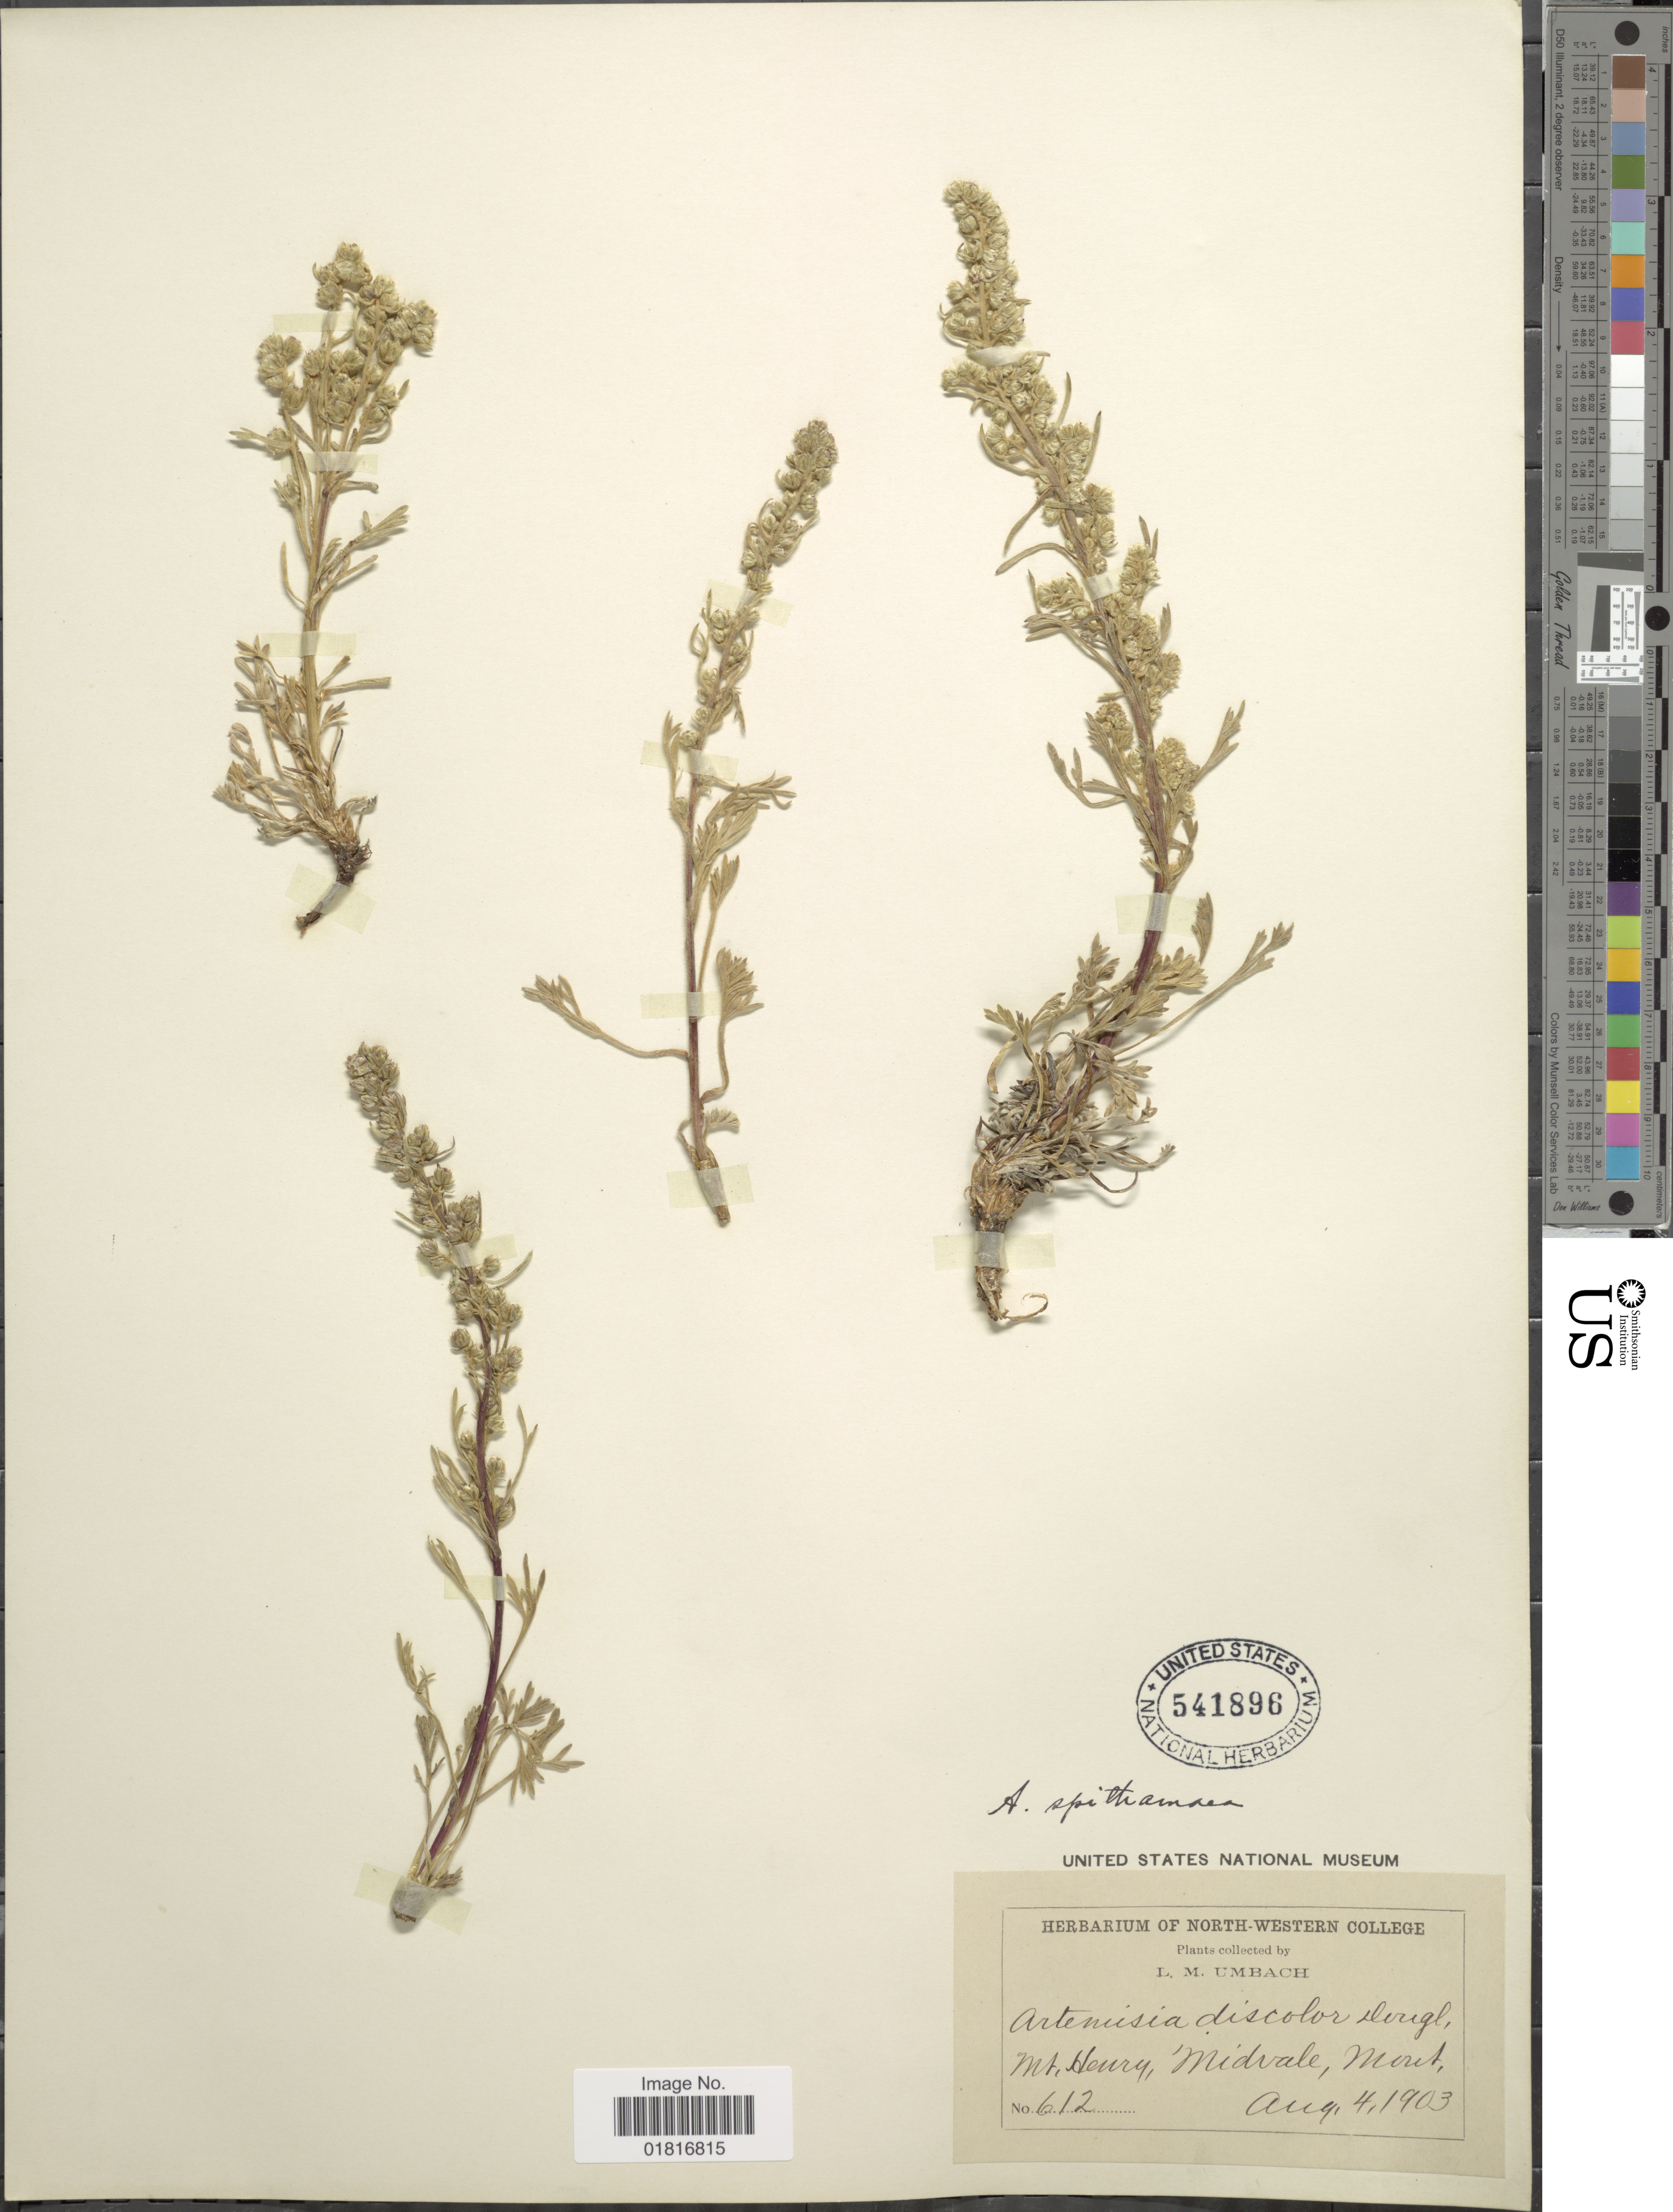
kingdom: Plantae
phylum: Tracheophyta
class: Magnoliopsida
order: Asterales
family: Asteraceae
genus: Artemisia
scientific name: Artemisia spithamaea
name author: Pursh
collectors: L. M. Umbach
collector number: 612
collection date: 1903-08-04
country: United States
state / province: Montana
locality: Mt Henry, Midvale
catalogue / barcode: US 541896